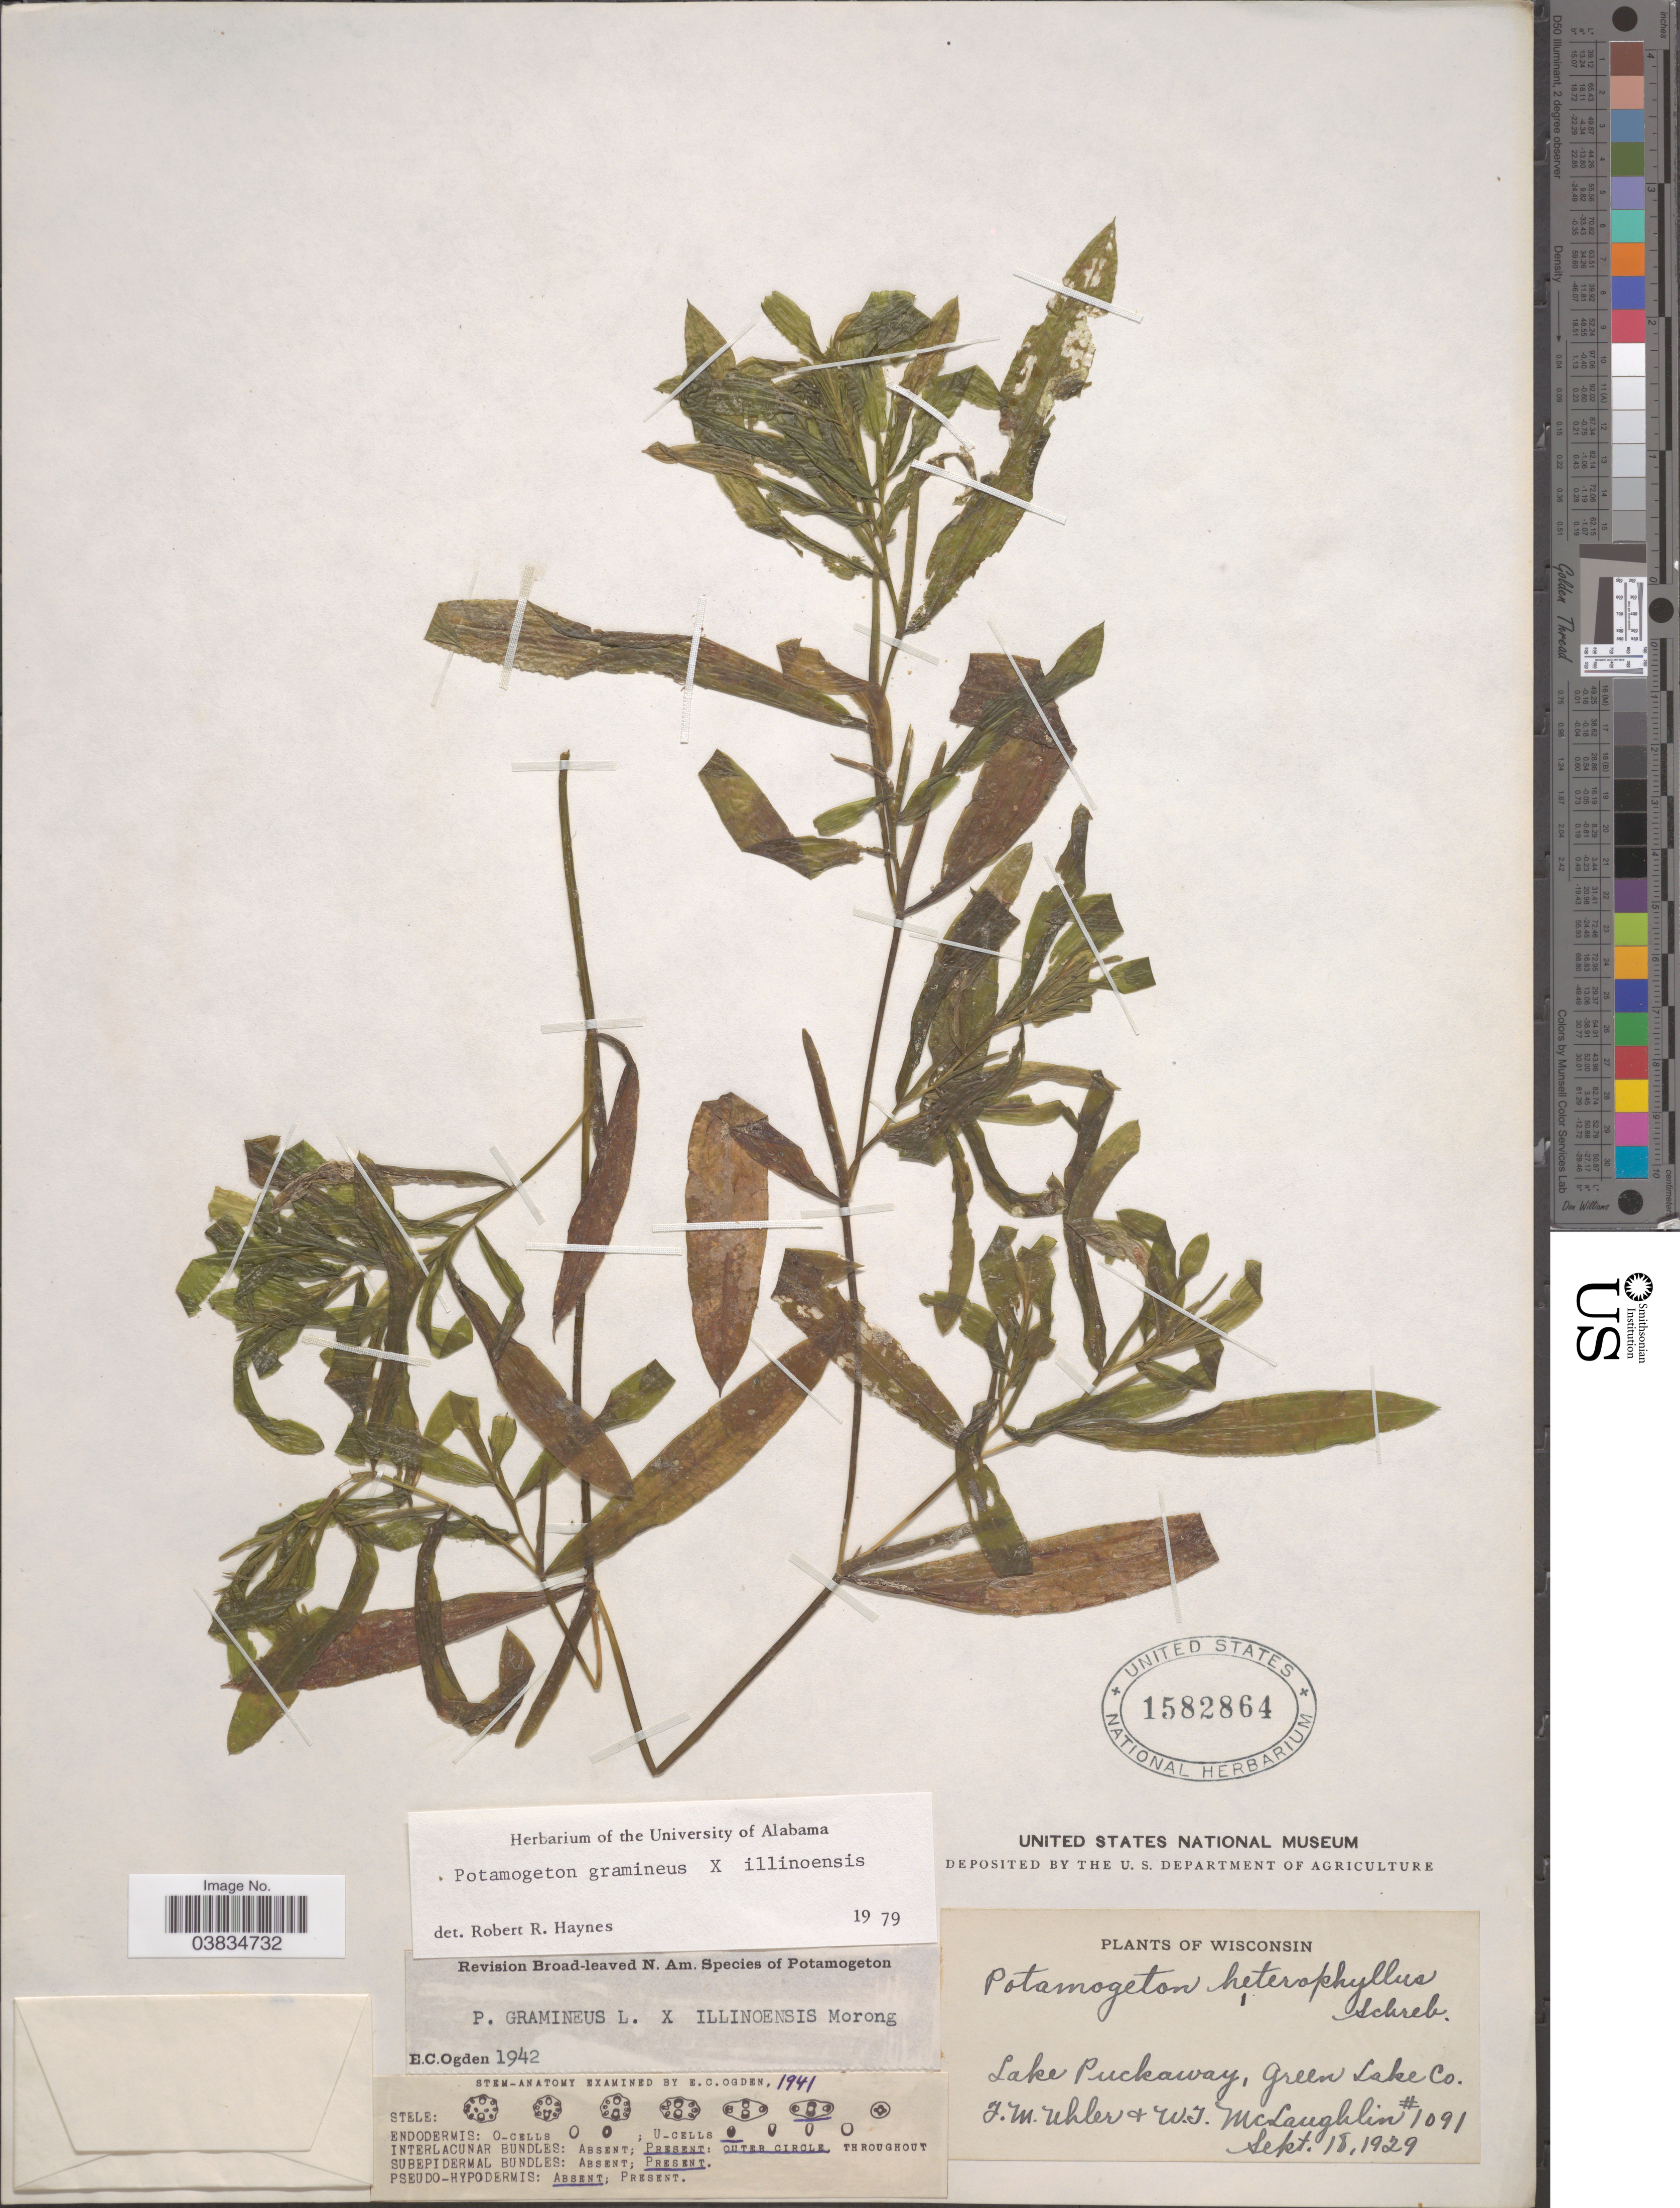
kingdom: Plantae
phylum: Tracheophyta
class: Liliopsida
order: Alismatales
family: Potamogetonaceae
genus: Potamogeton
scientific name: Potamogeton gramineus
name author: L.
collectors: F. M. Uhler & W. McLaughlin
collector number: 1091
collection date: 1929-09-18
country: United States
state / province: Wisconsin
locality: Lake Puckaway, Green Lake Co.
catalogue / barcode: US 1582864